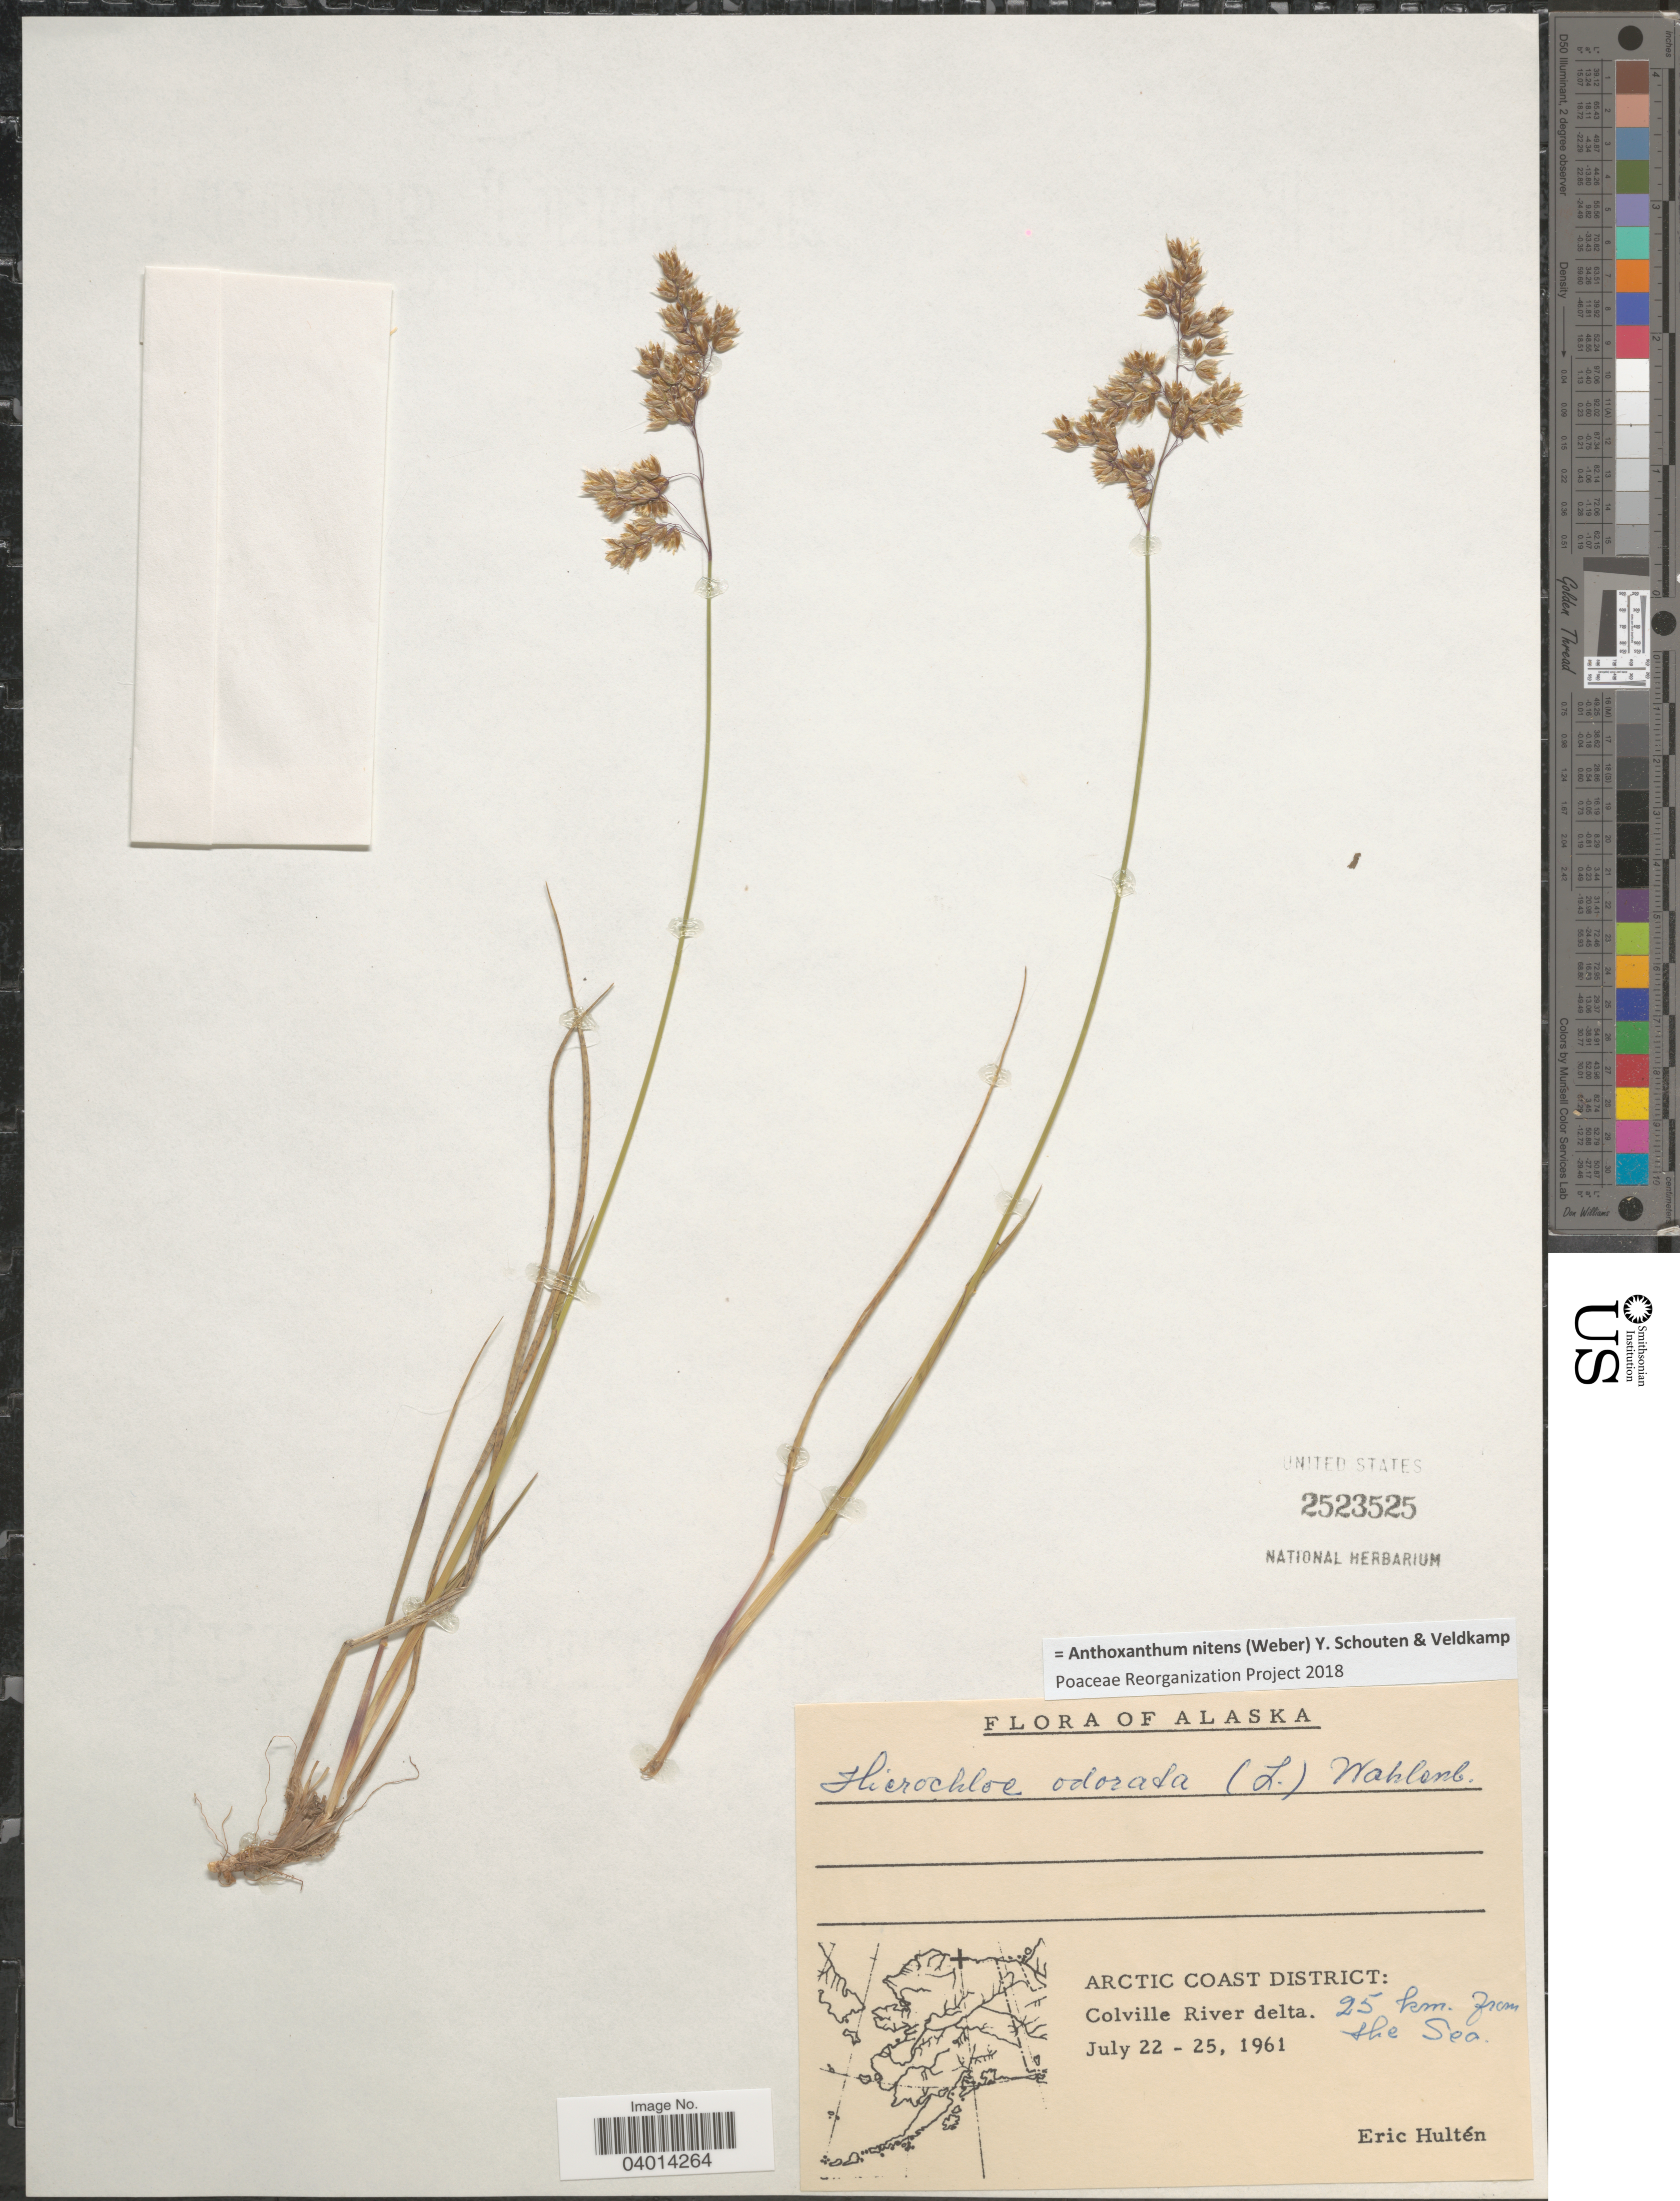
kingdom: Plantae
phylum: Tracheophyta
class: Liliopsida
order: Poales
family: Poaceae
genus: Anthoxanthum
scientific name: Anthoxanthum nitens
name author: (G.H. Weber) R.T.A. Schouten & Veldkamp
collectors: E. G. Hultén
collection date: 1961-07-22/1961-07-25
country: United States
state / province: Alaska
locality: Arctic Coast District: Colville River delta. 25 km. from the Sea.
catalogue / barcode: US 2523525